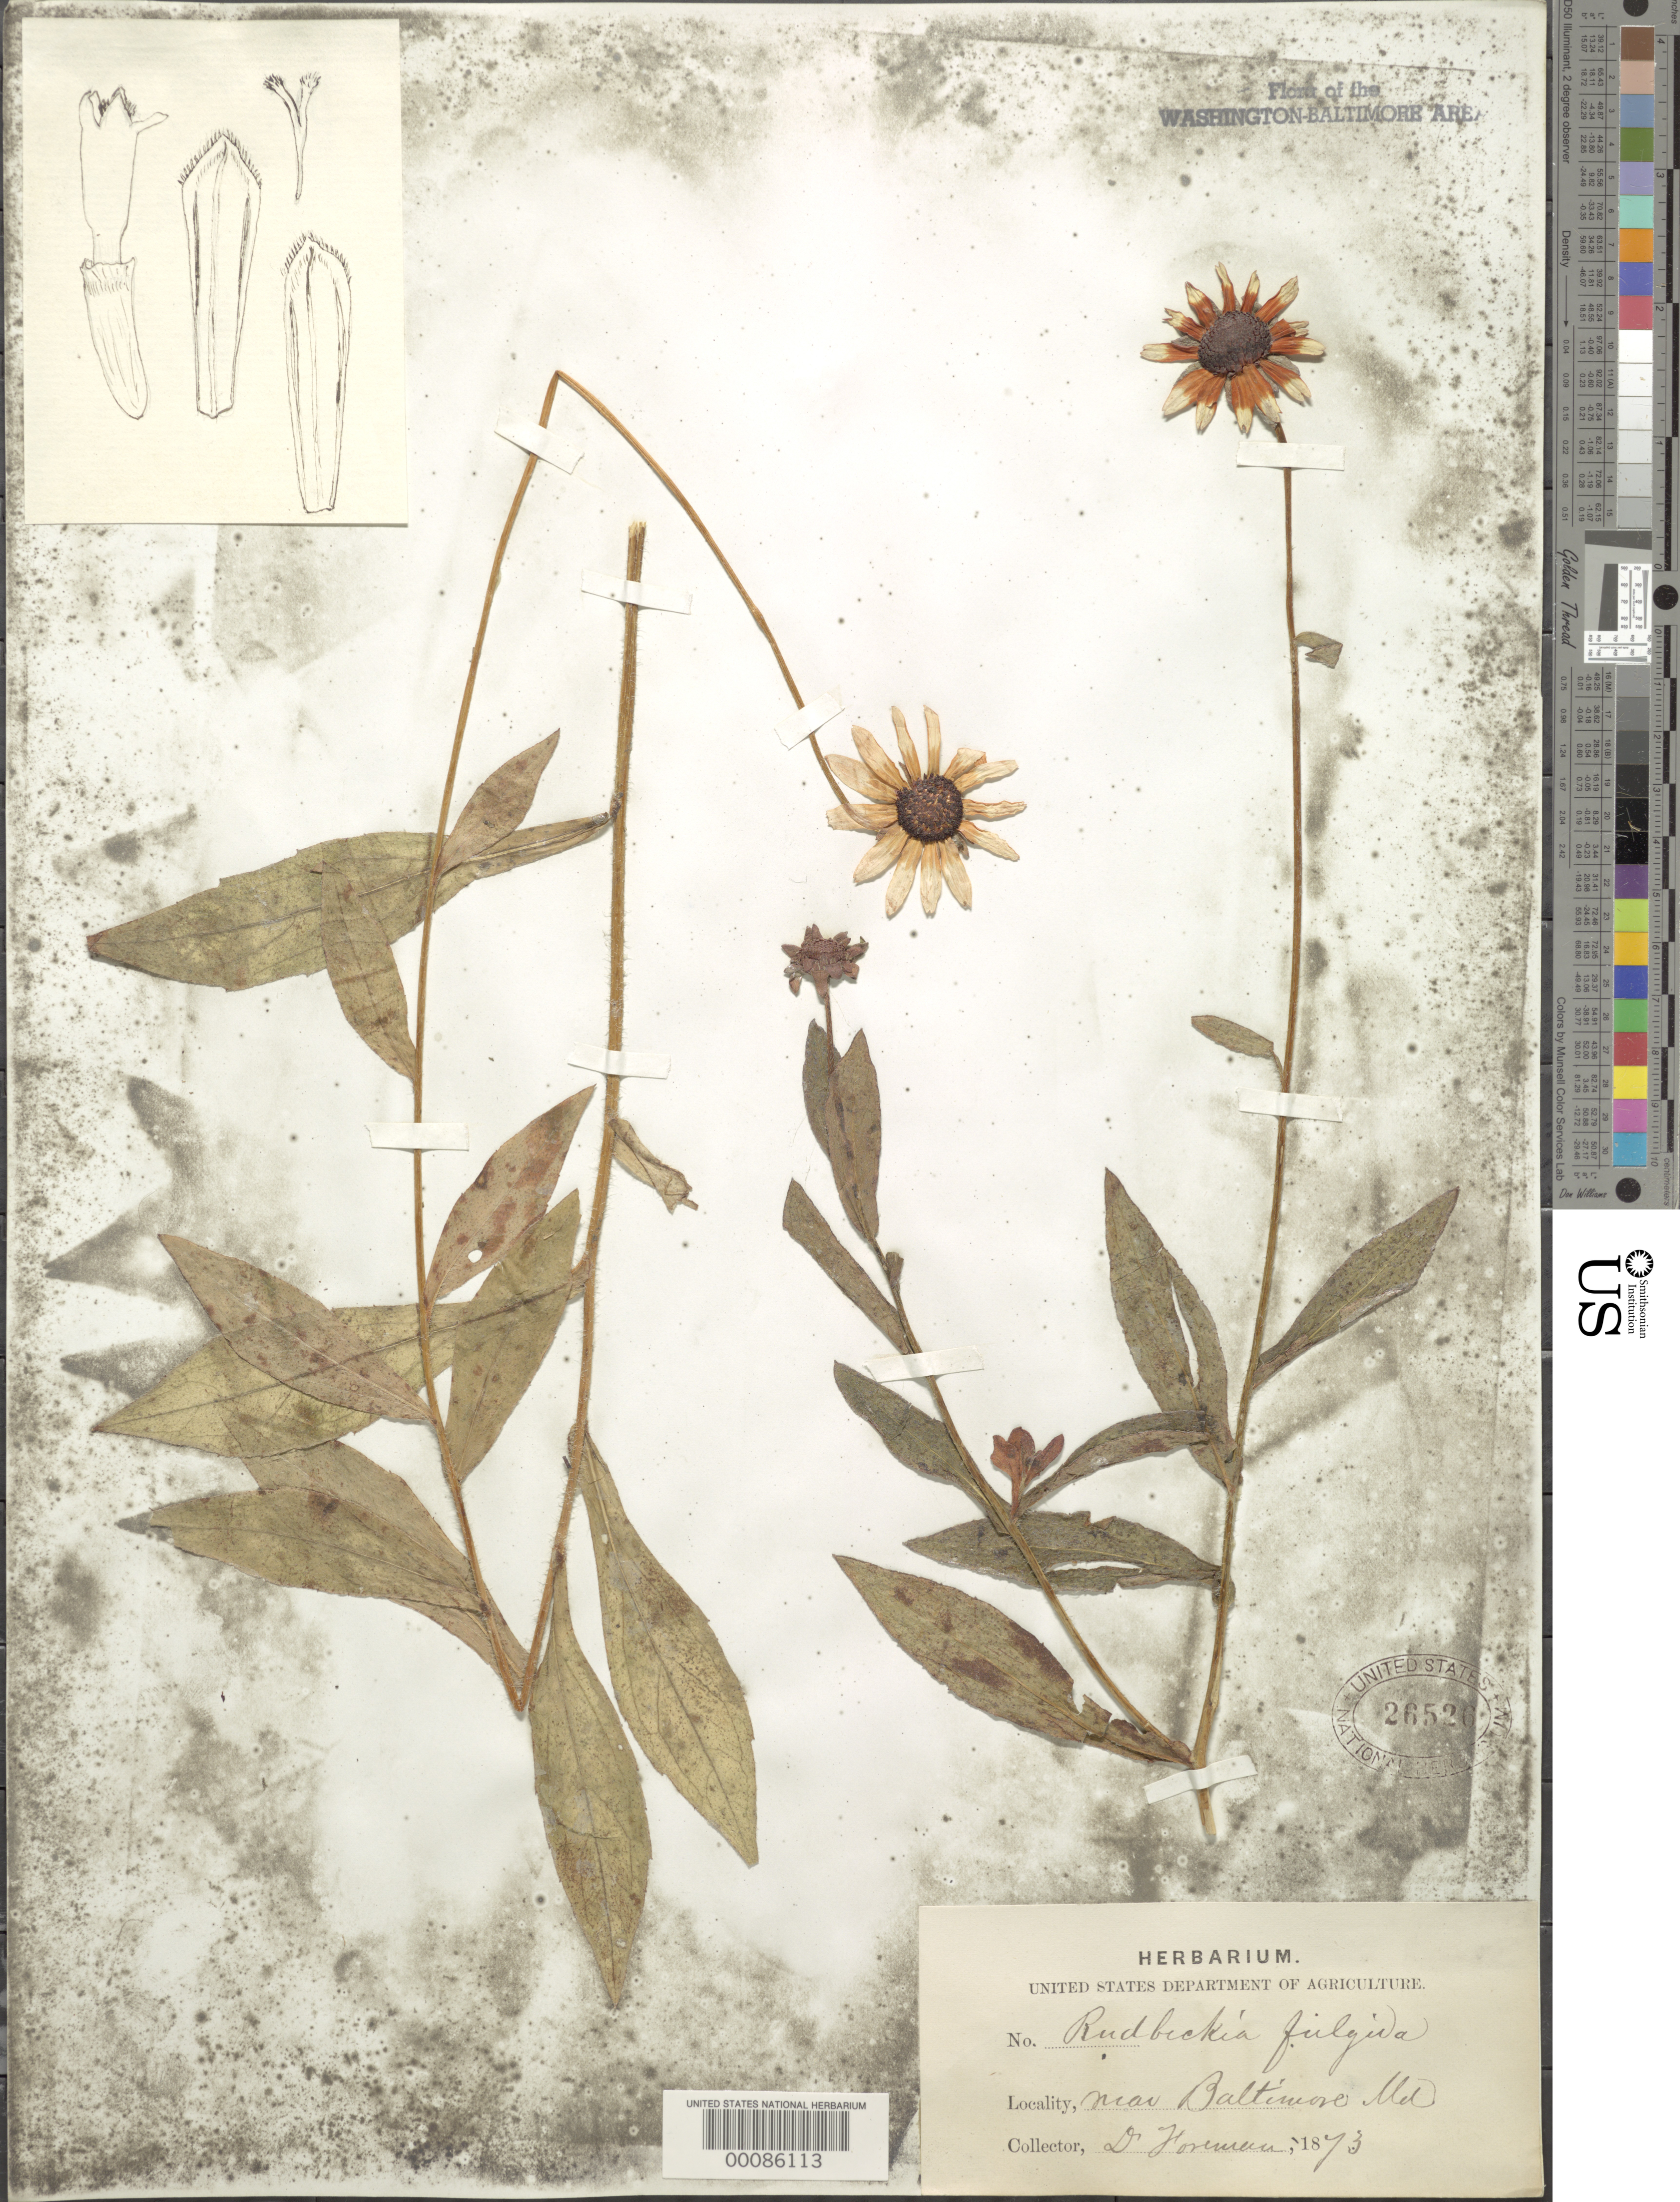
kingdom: Plantae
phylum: Tracheophyta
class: Magnoliopsida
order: Asterales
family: Asteraceae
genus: Rudbeckia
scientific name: Rudbeckia fulgida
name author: Aiton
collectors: D. Foreman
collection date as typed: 1873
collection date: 1873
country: United States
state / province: Maryland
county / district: Baltimore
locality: Near Baltimore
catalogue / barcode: US 26526